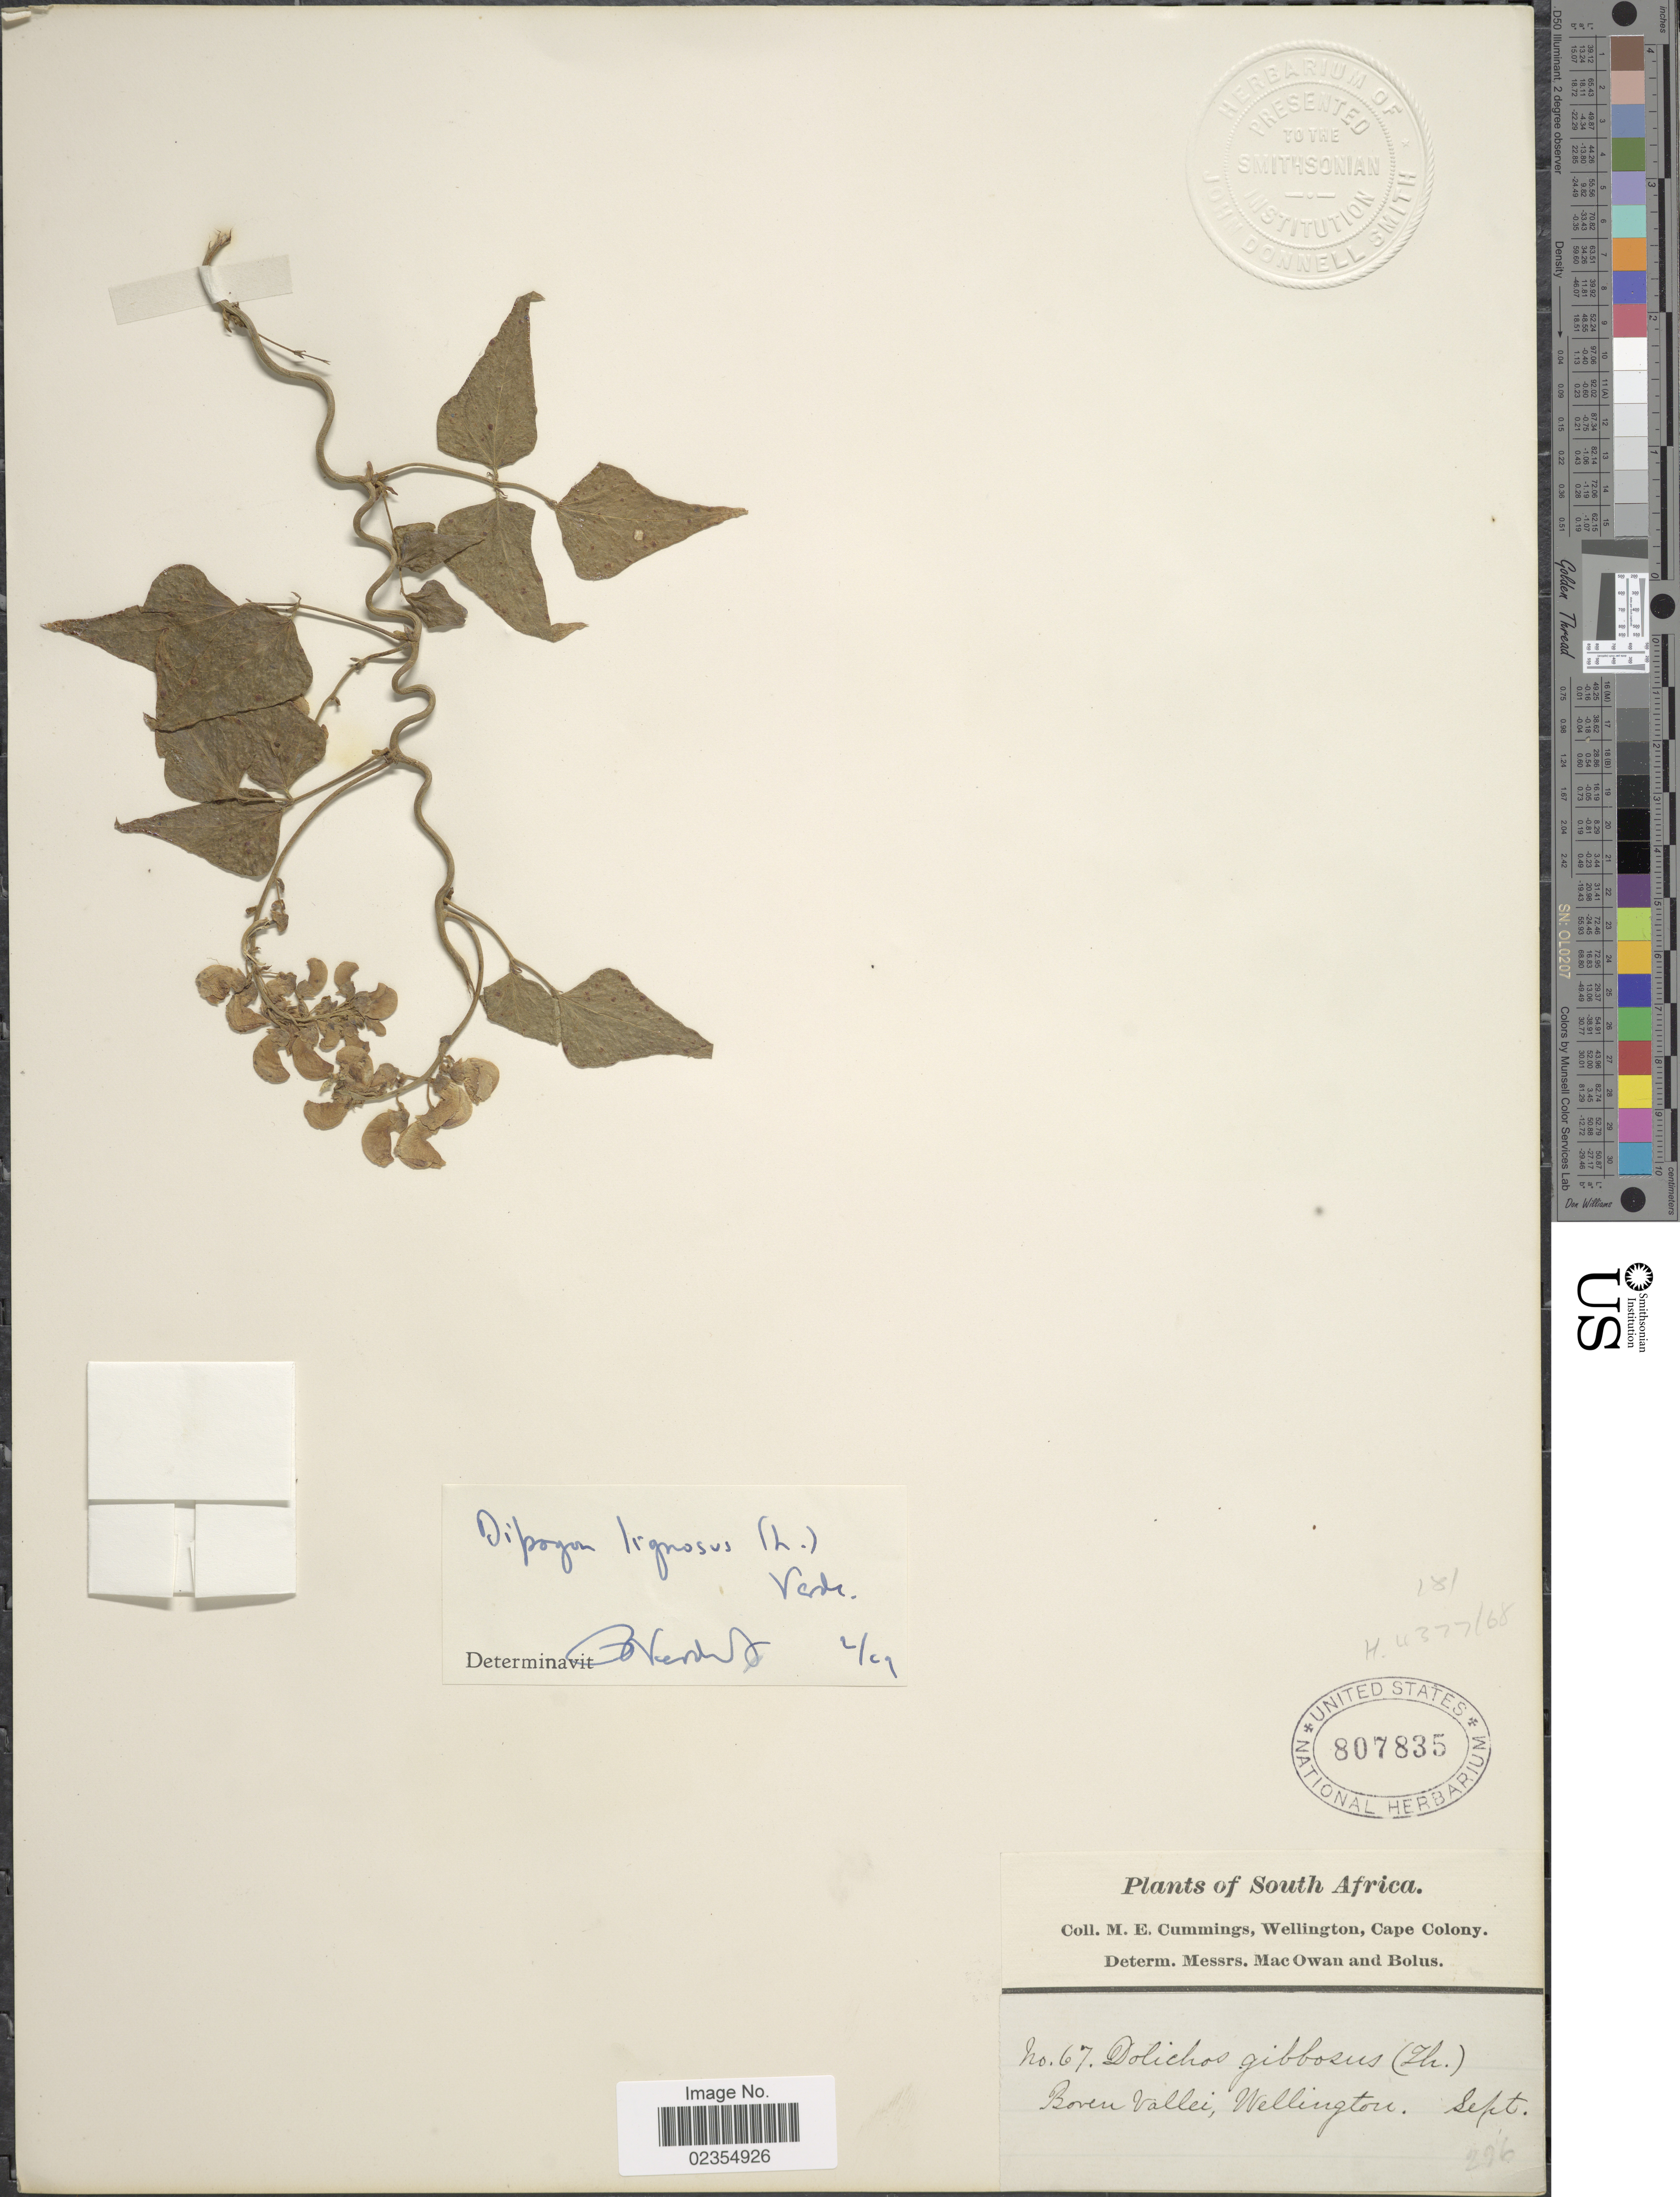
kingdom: Plantae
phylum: Tracheophyta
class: Magnoliopsida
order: Fabales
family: Fabaceae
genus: Dipogon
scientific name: Dipogon lignosus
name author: (L.) Verdc.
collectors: M. E. Cummings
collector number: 296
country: South Africa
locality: Boven Vallei, Wellington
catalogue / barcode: US 807835